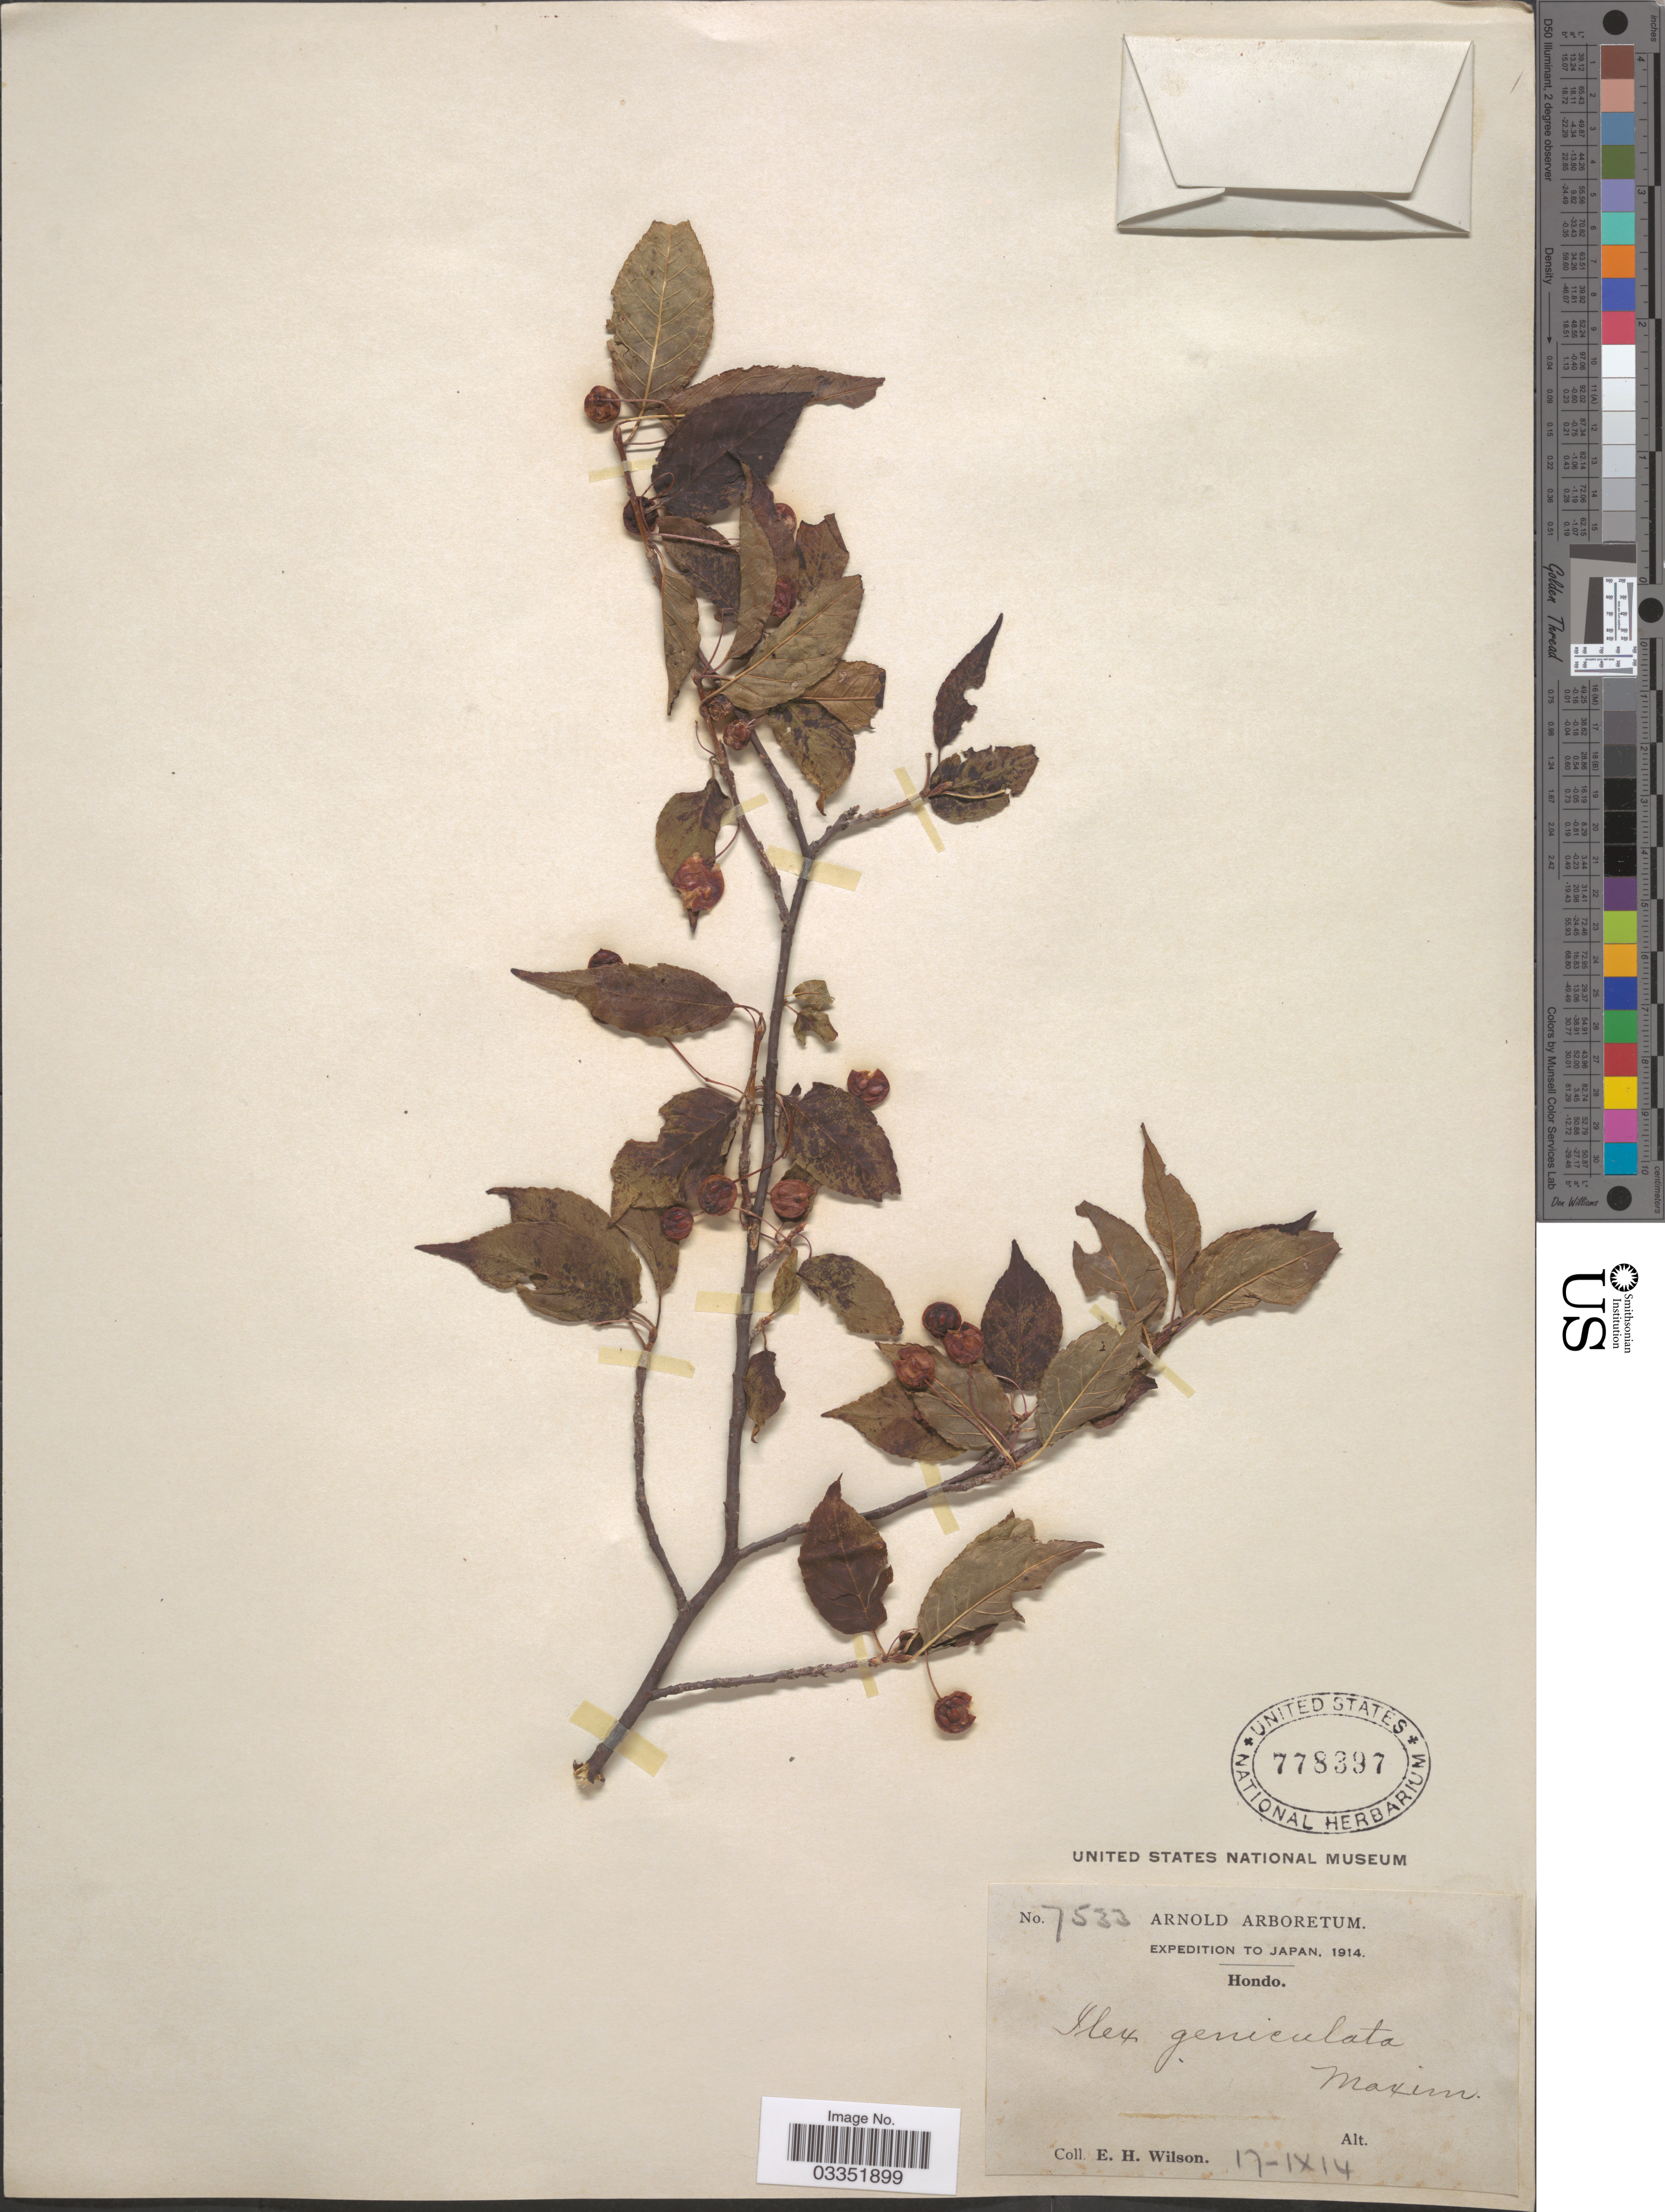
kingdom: Plantae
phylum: Tracheophyta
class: Magnoliopsida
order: Aquifoliales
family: Aquifoliaceae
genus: Ilex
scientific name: Ilex geniculata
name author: Maxim.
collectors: E. Wilson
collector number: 7533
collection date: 1914-09-17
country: Japan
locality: Hondo.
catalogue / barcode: US 778397